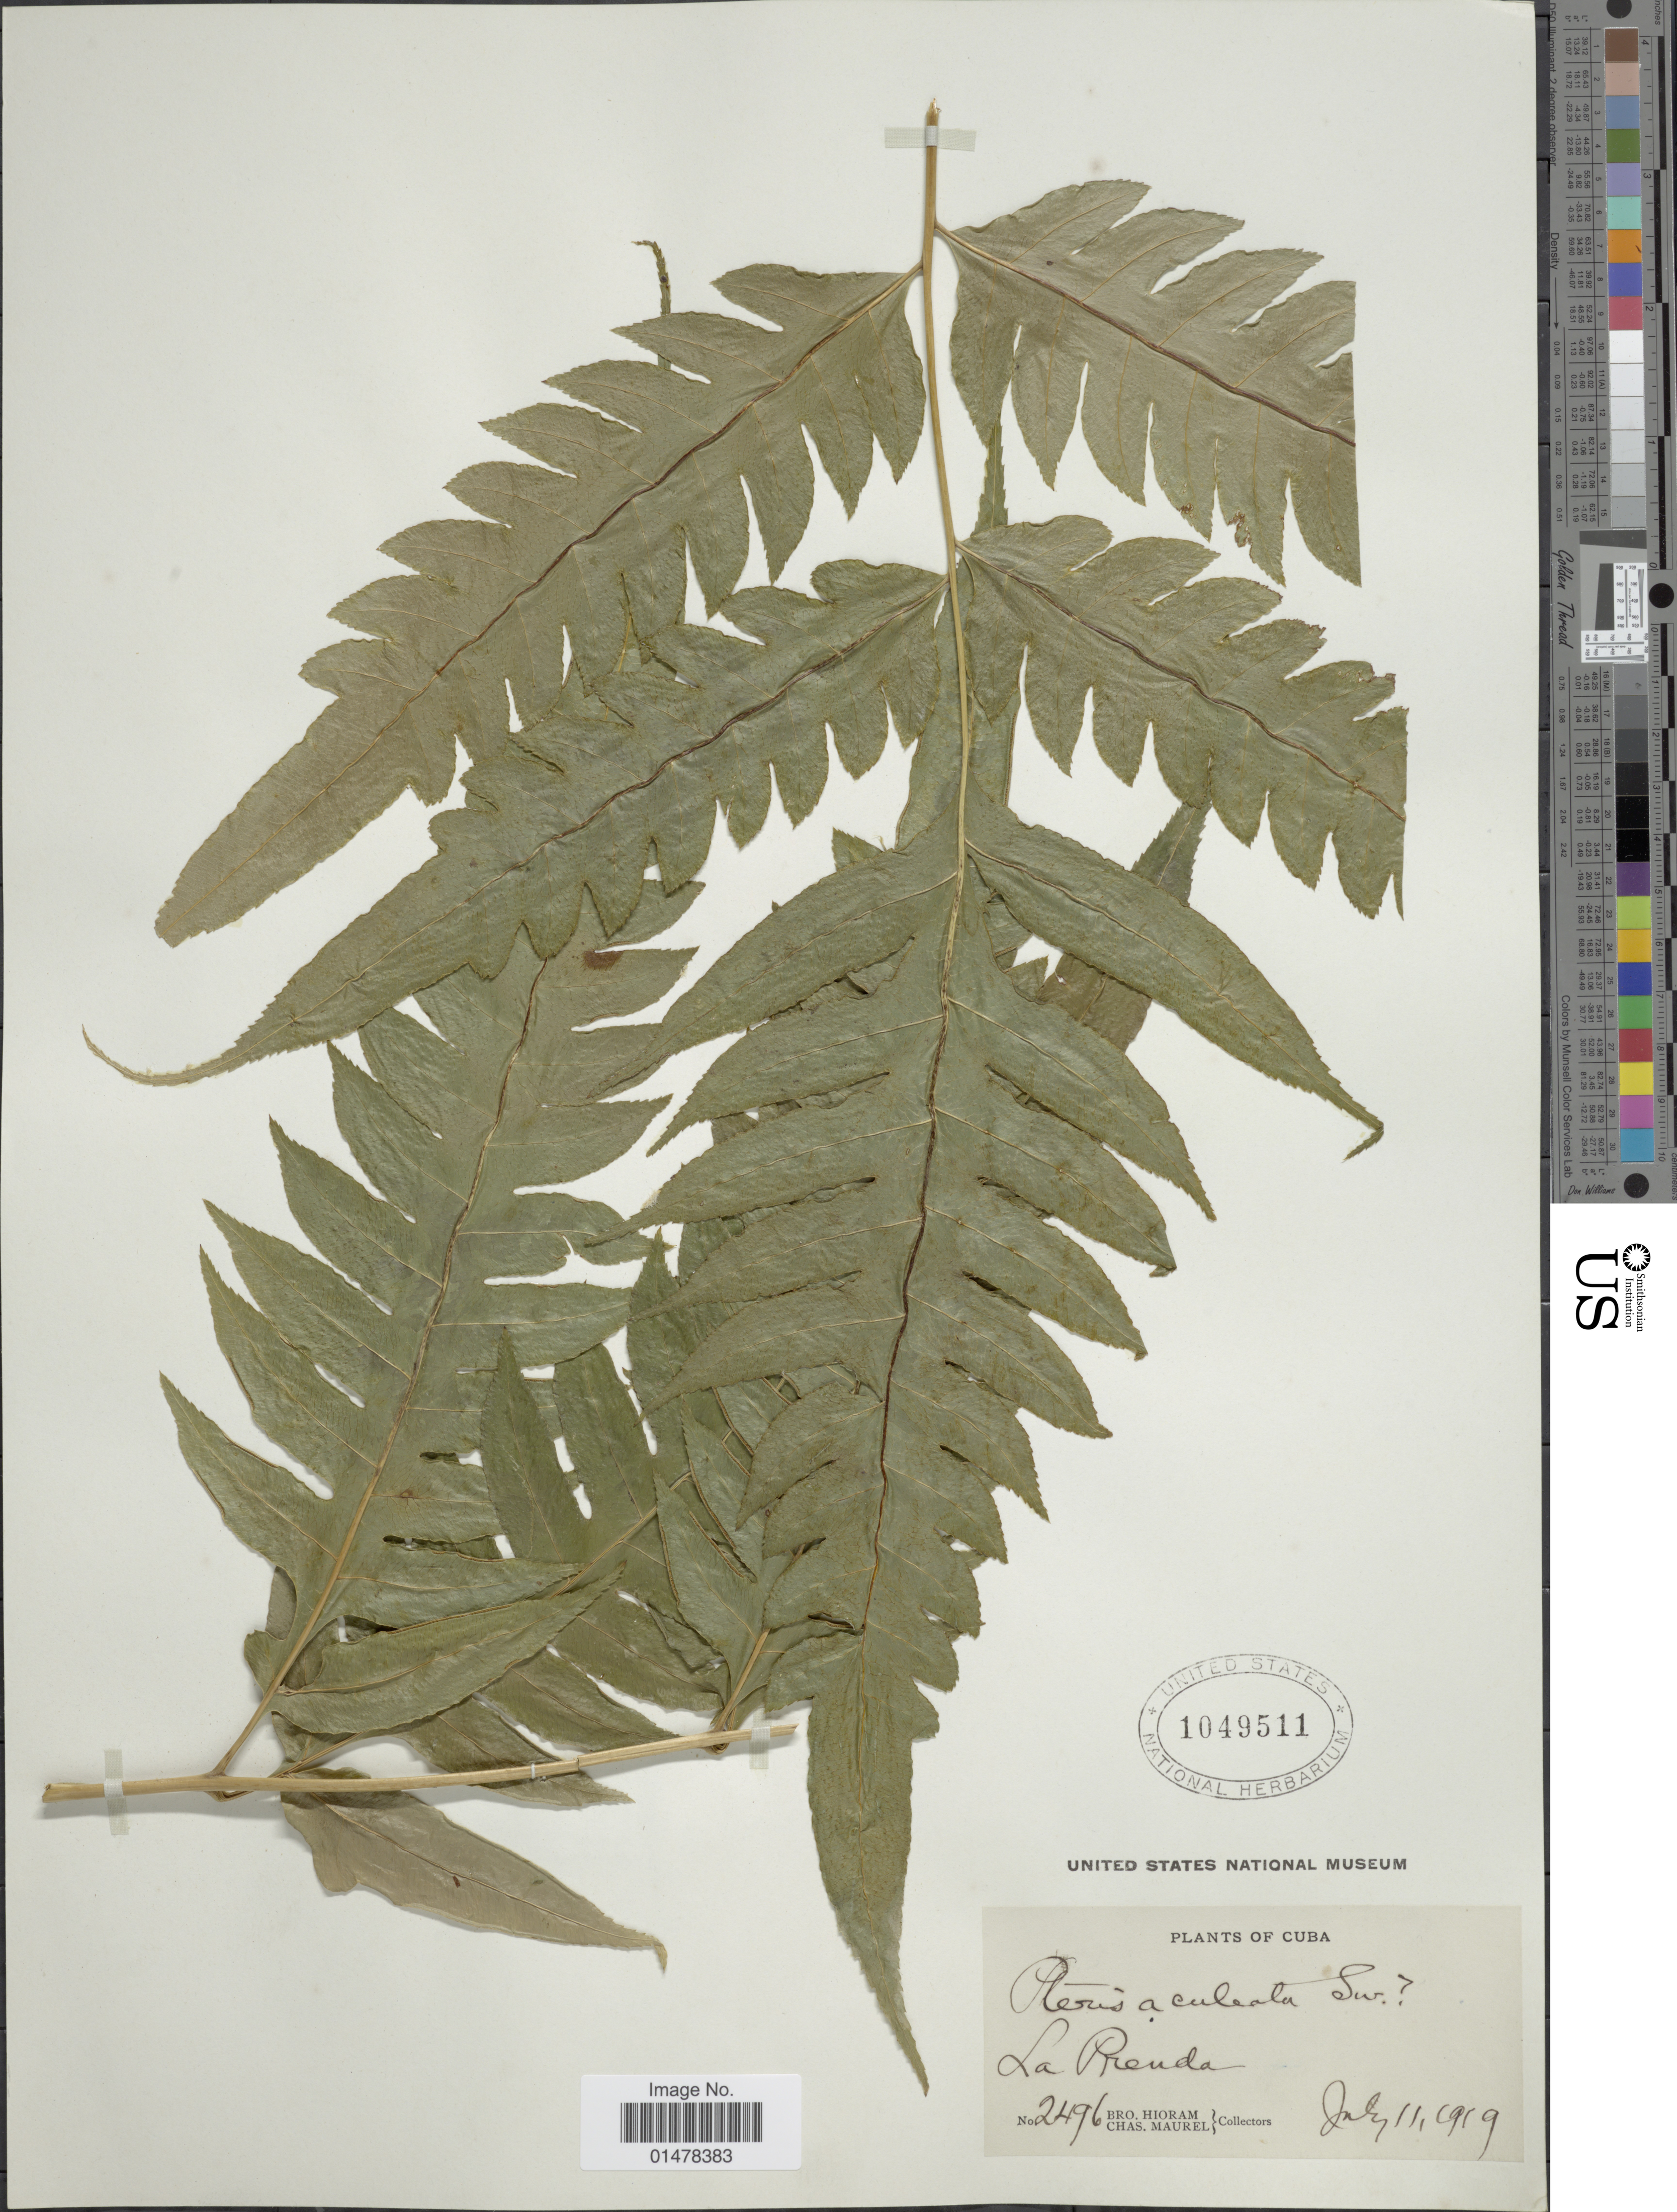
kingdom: Plantae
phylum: Tracheophyta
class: Polypodiopsida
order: Polypodiales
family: Pteridaceae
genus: Pteris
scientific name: Pteris altissima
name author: Poir.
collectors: Bro. Hioram & C. Maurel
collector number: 2496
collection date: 1919-07-11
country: Cuba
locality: Plants of Cuba, La Prenda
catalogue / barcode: US 1049511